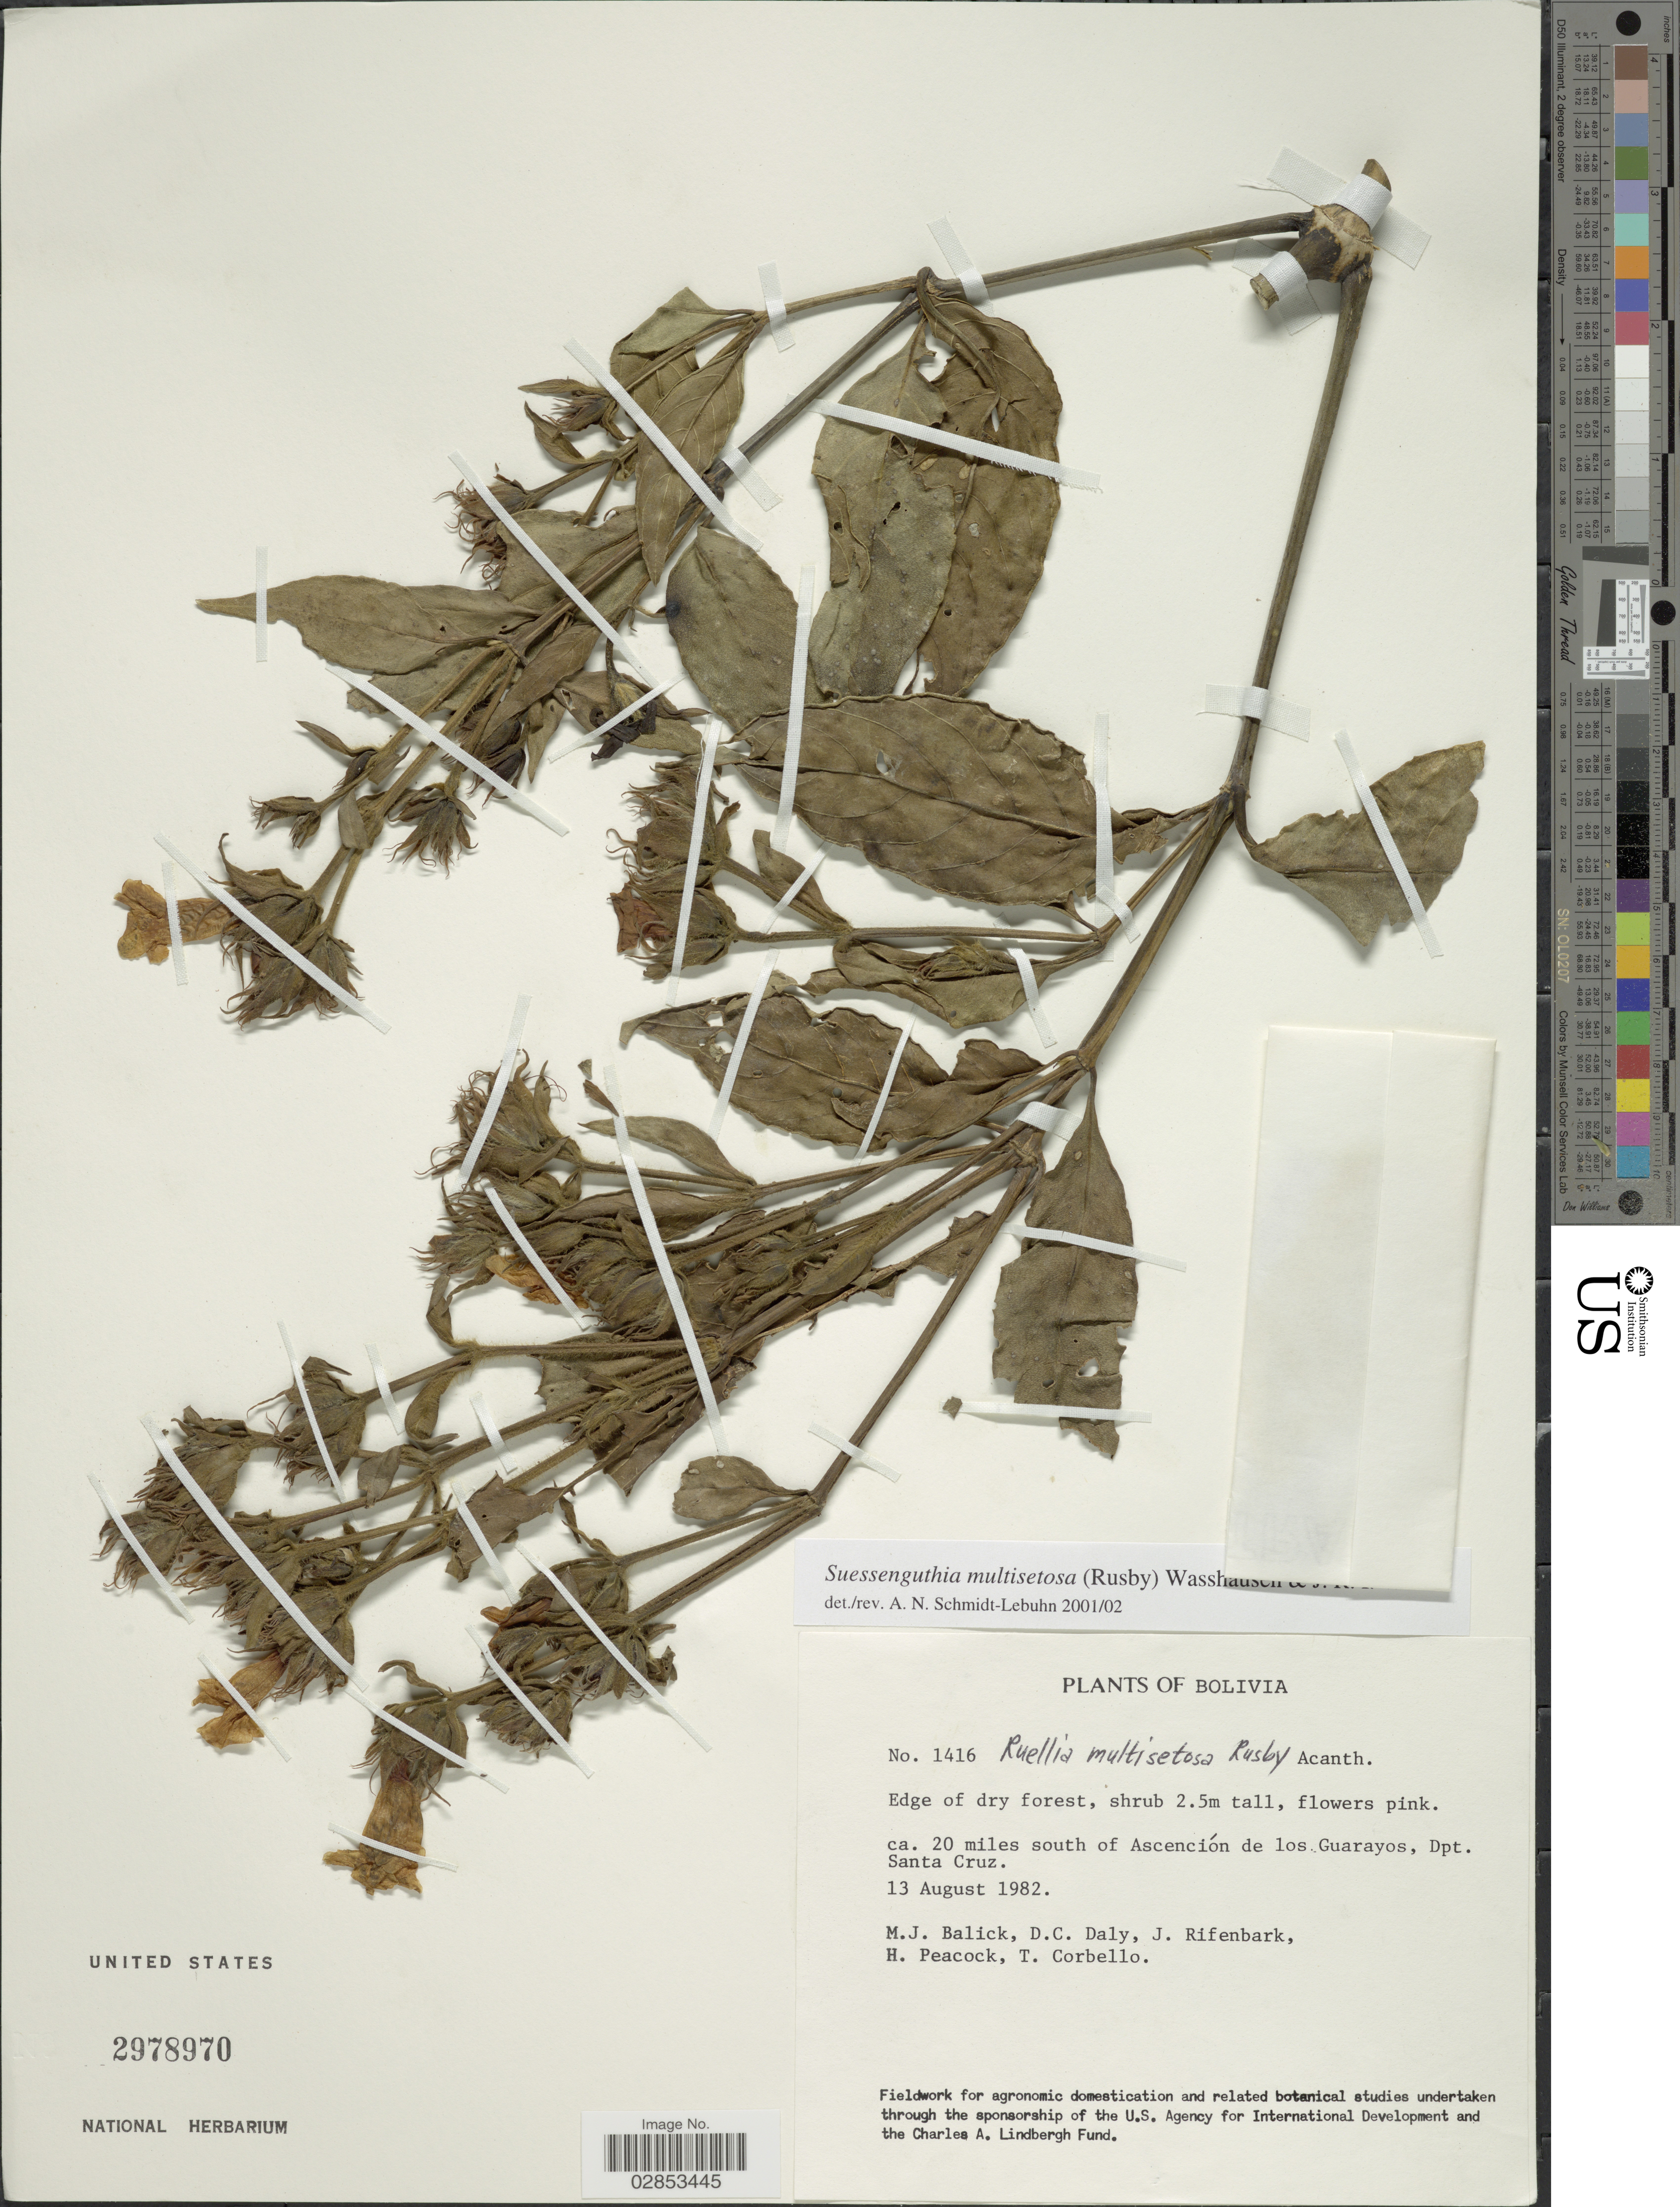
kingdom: Plantae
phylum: Tracheophyta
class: Magnoliopsida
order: Lamiales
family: Acanthaceae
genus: Suessenguthia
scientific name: Suessenguthia multisetosa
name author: (Rusby) Wassh. & J.R.I. Wood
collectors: M. J. Balick, D. C. Daly, J. Rifenbark, H. Peacock & T. Corbello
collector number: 1416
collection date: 1982-08-13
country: Bolivia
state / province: Santa Cruz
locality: Ca. 20 miles south of Ascención de los Guarayos, Dpt. Santa Cruz.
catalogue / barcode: US 2978970